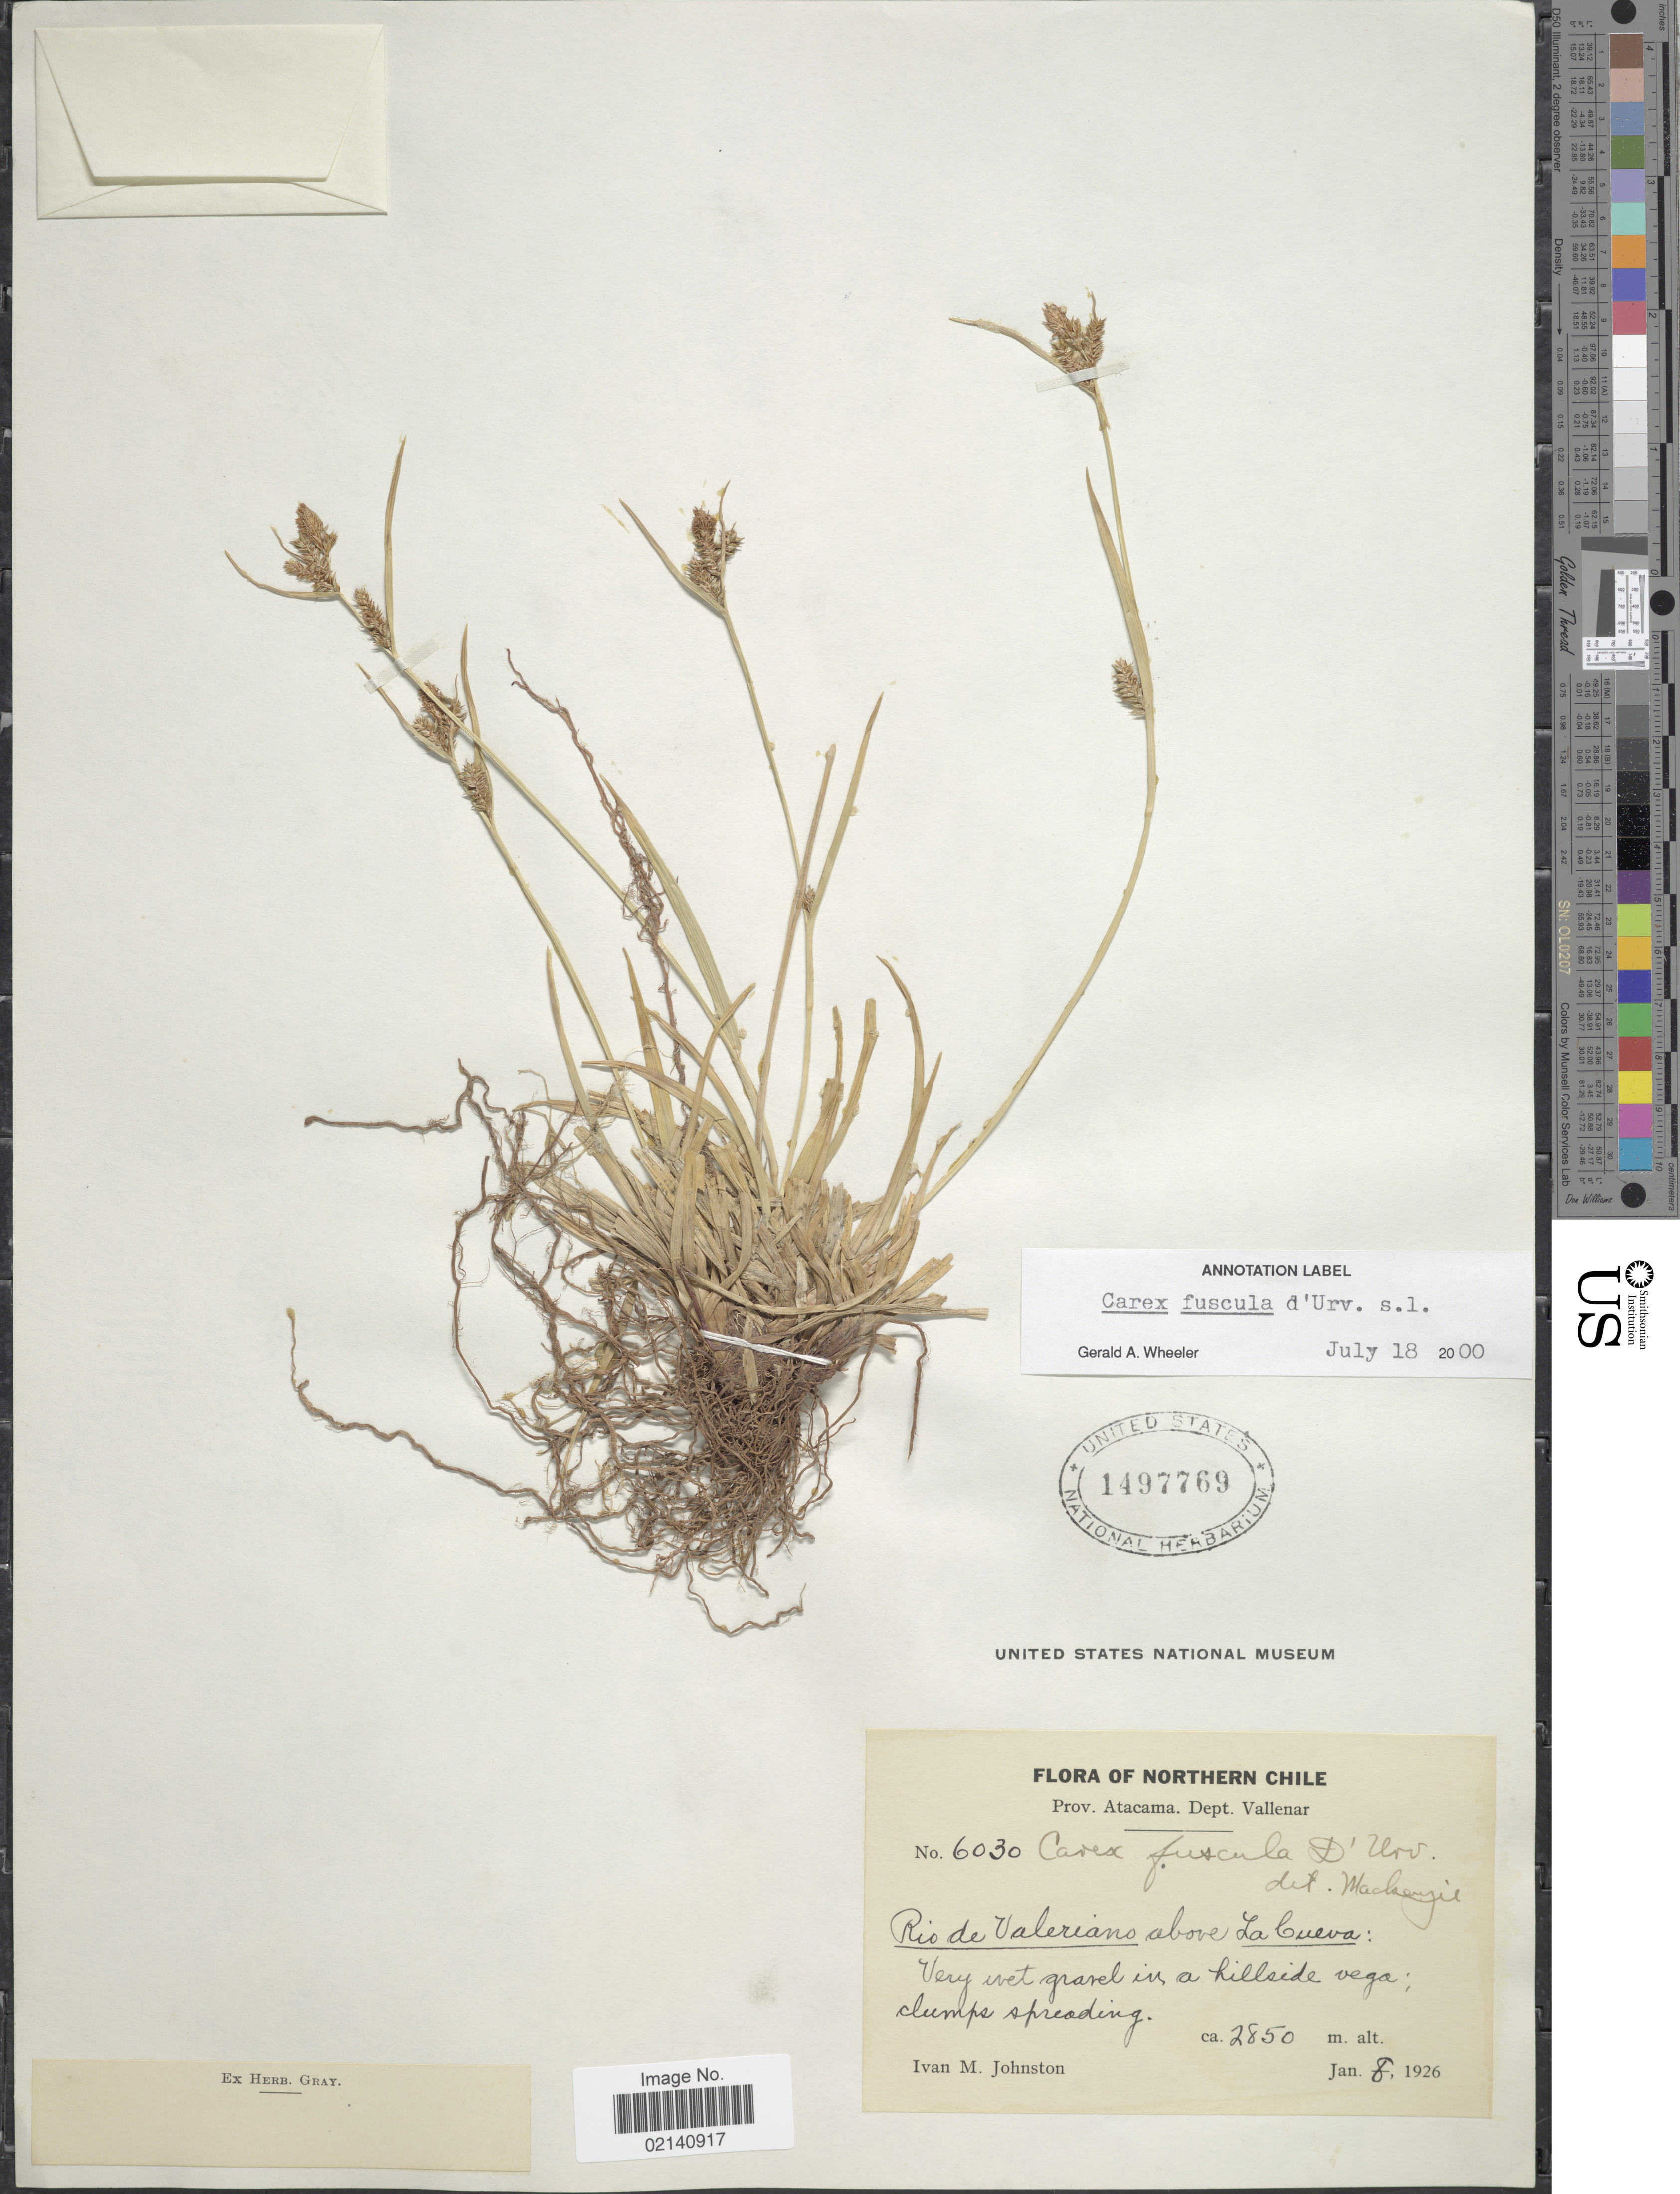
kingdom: Plantae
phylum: Tracheophyta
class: Liliopsida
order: Poales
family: Cyperaceae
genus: Carex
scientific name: Carex fuscula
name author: d'Urv.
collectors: I.M. Johnston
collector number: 6030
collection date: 1926-01-08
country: Chile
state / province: Atacama (III)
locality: Northern Chile, Dept. Vallenar, very wet gravel in a hillside vega; clumps spreading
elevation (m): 2850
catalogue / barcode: US 1497769